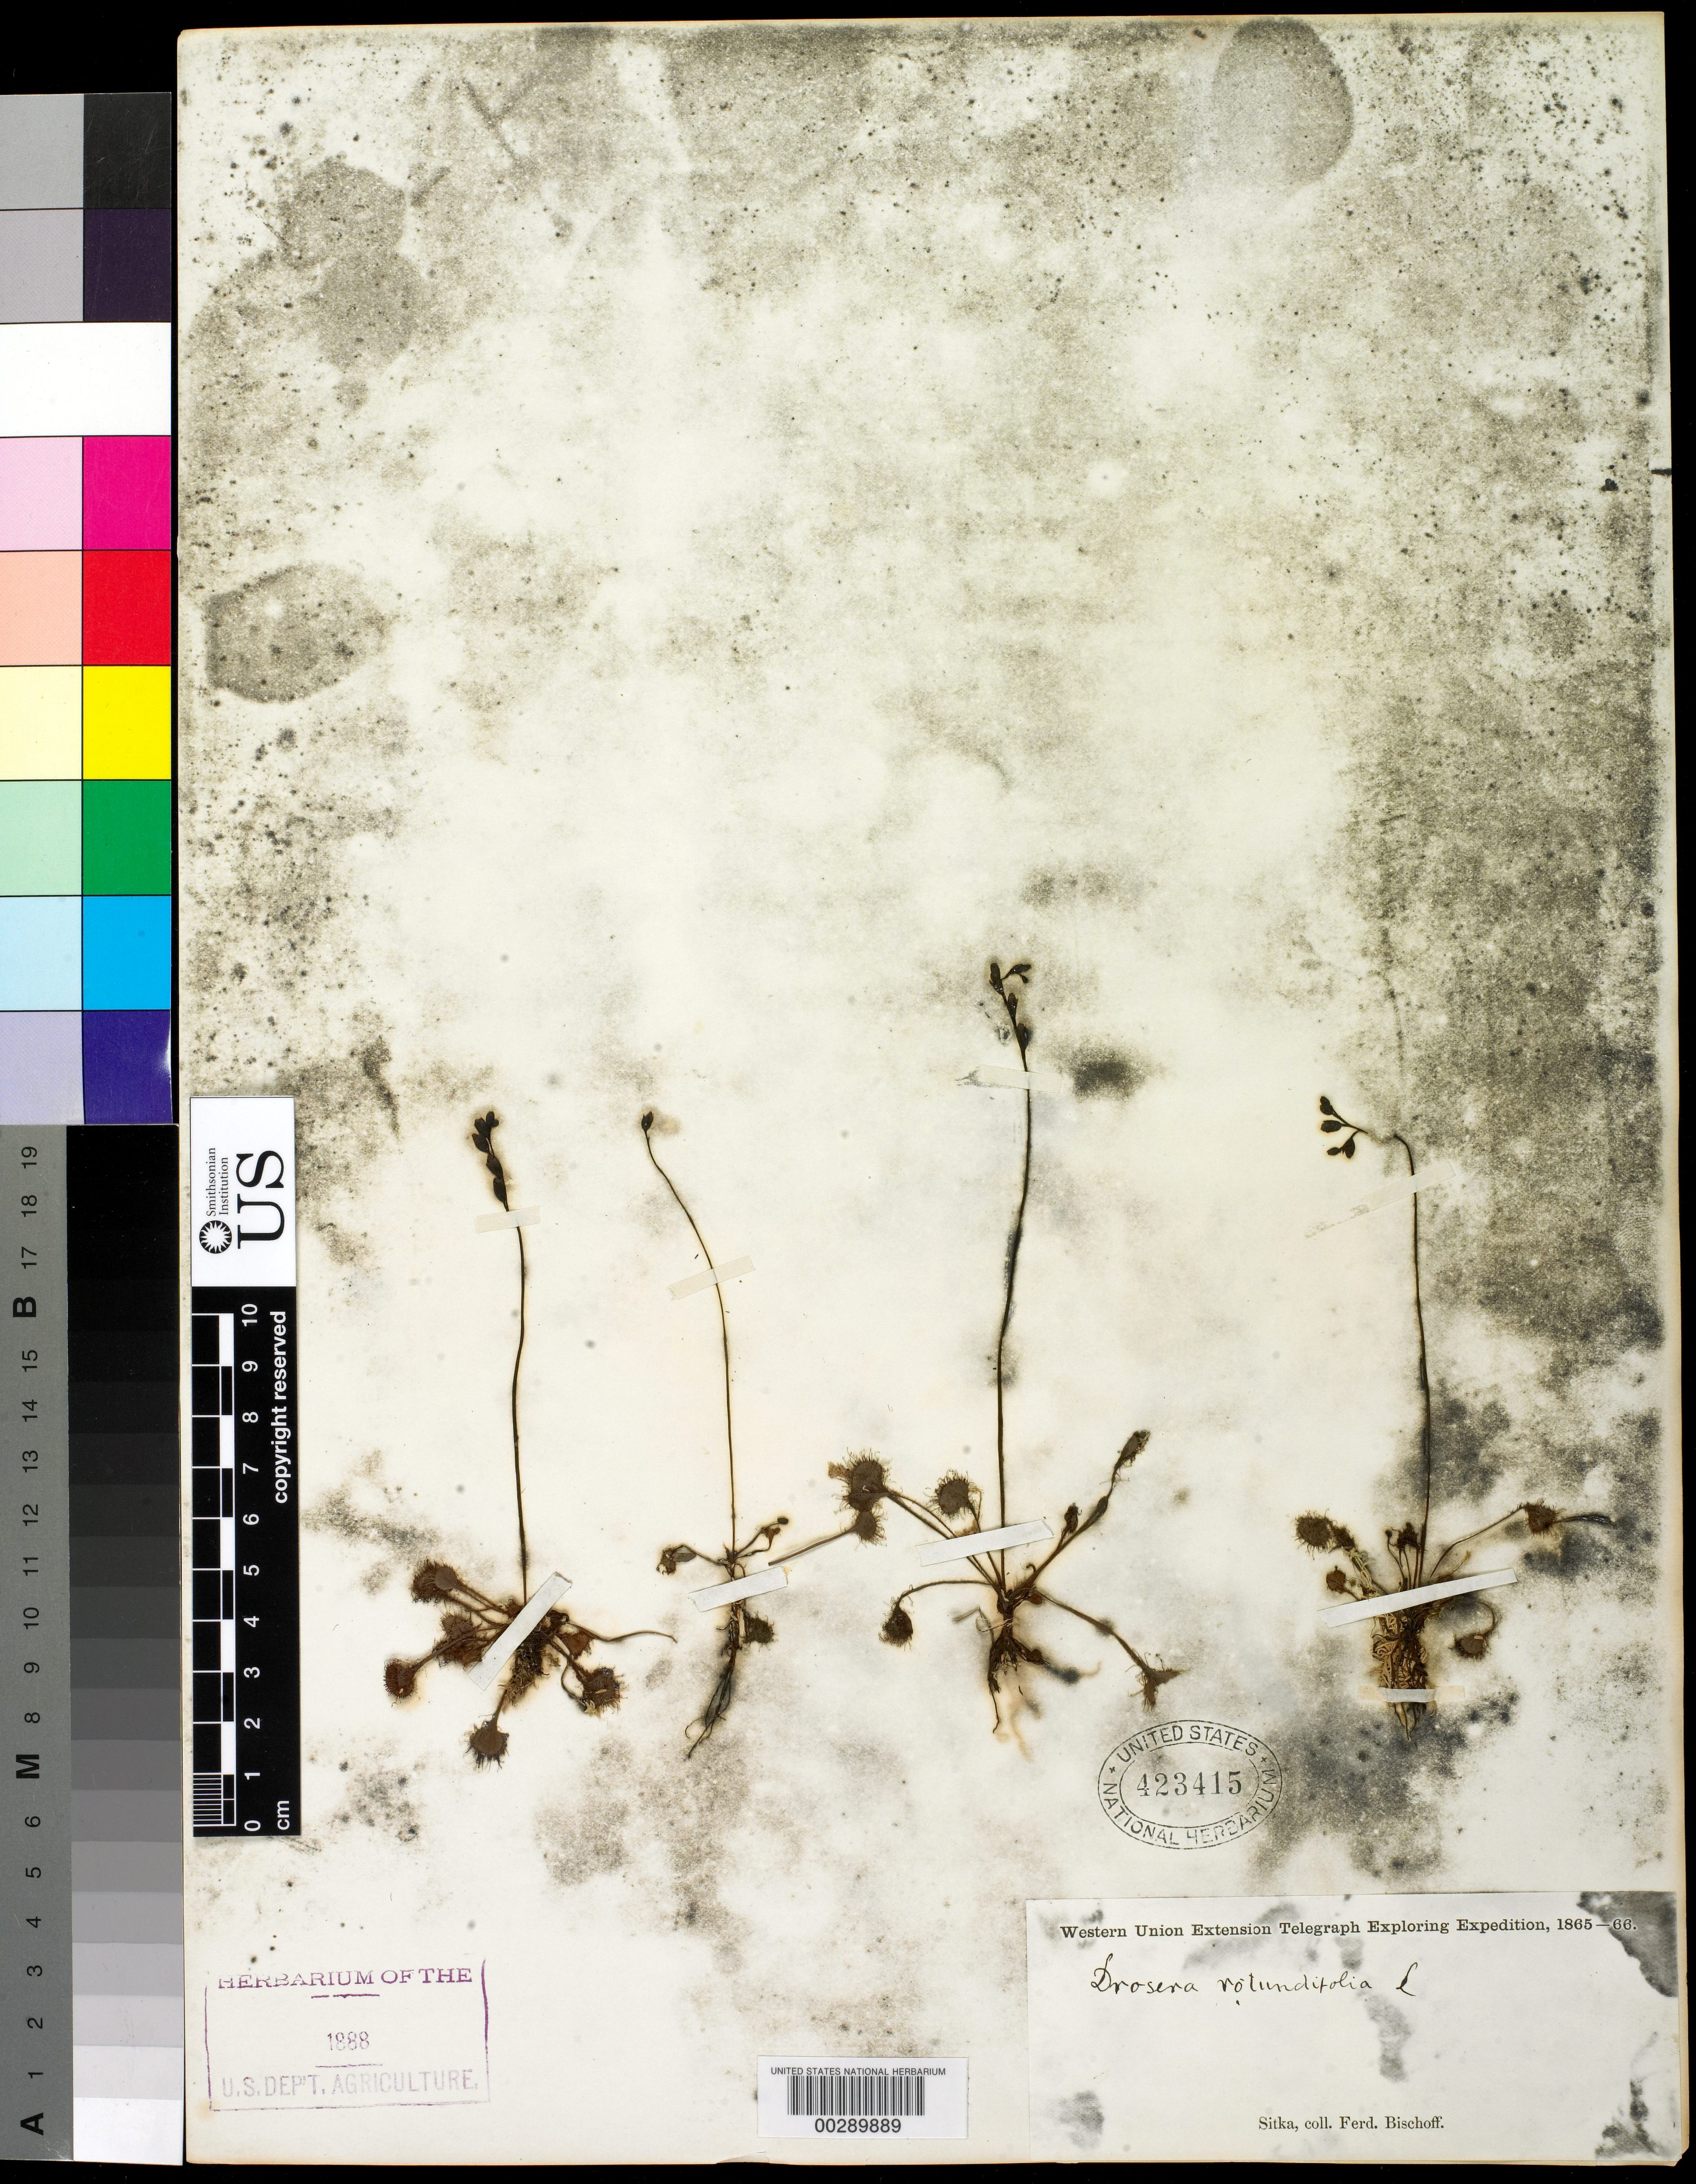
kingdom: Plantae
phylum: Tracheophyta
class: Magnoliopsida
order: Caryophyllales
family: Droseraceae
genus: Drosera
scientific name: Drosera rotundifolia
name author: L.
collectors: F. Bischoff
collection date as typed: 1865 to -- -- 1866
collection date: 1865/1866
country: United States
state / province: Alaska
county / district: Sitka Borough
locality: Sitka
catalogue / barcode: US 423415